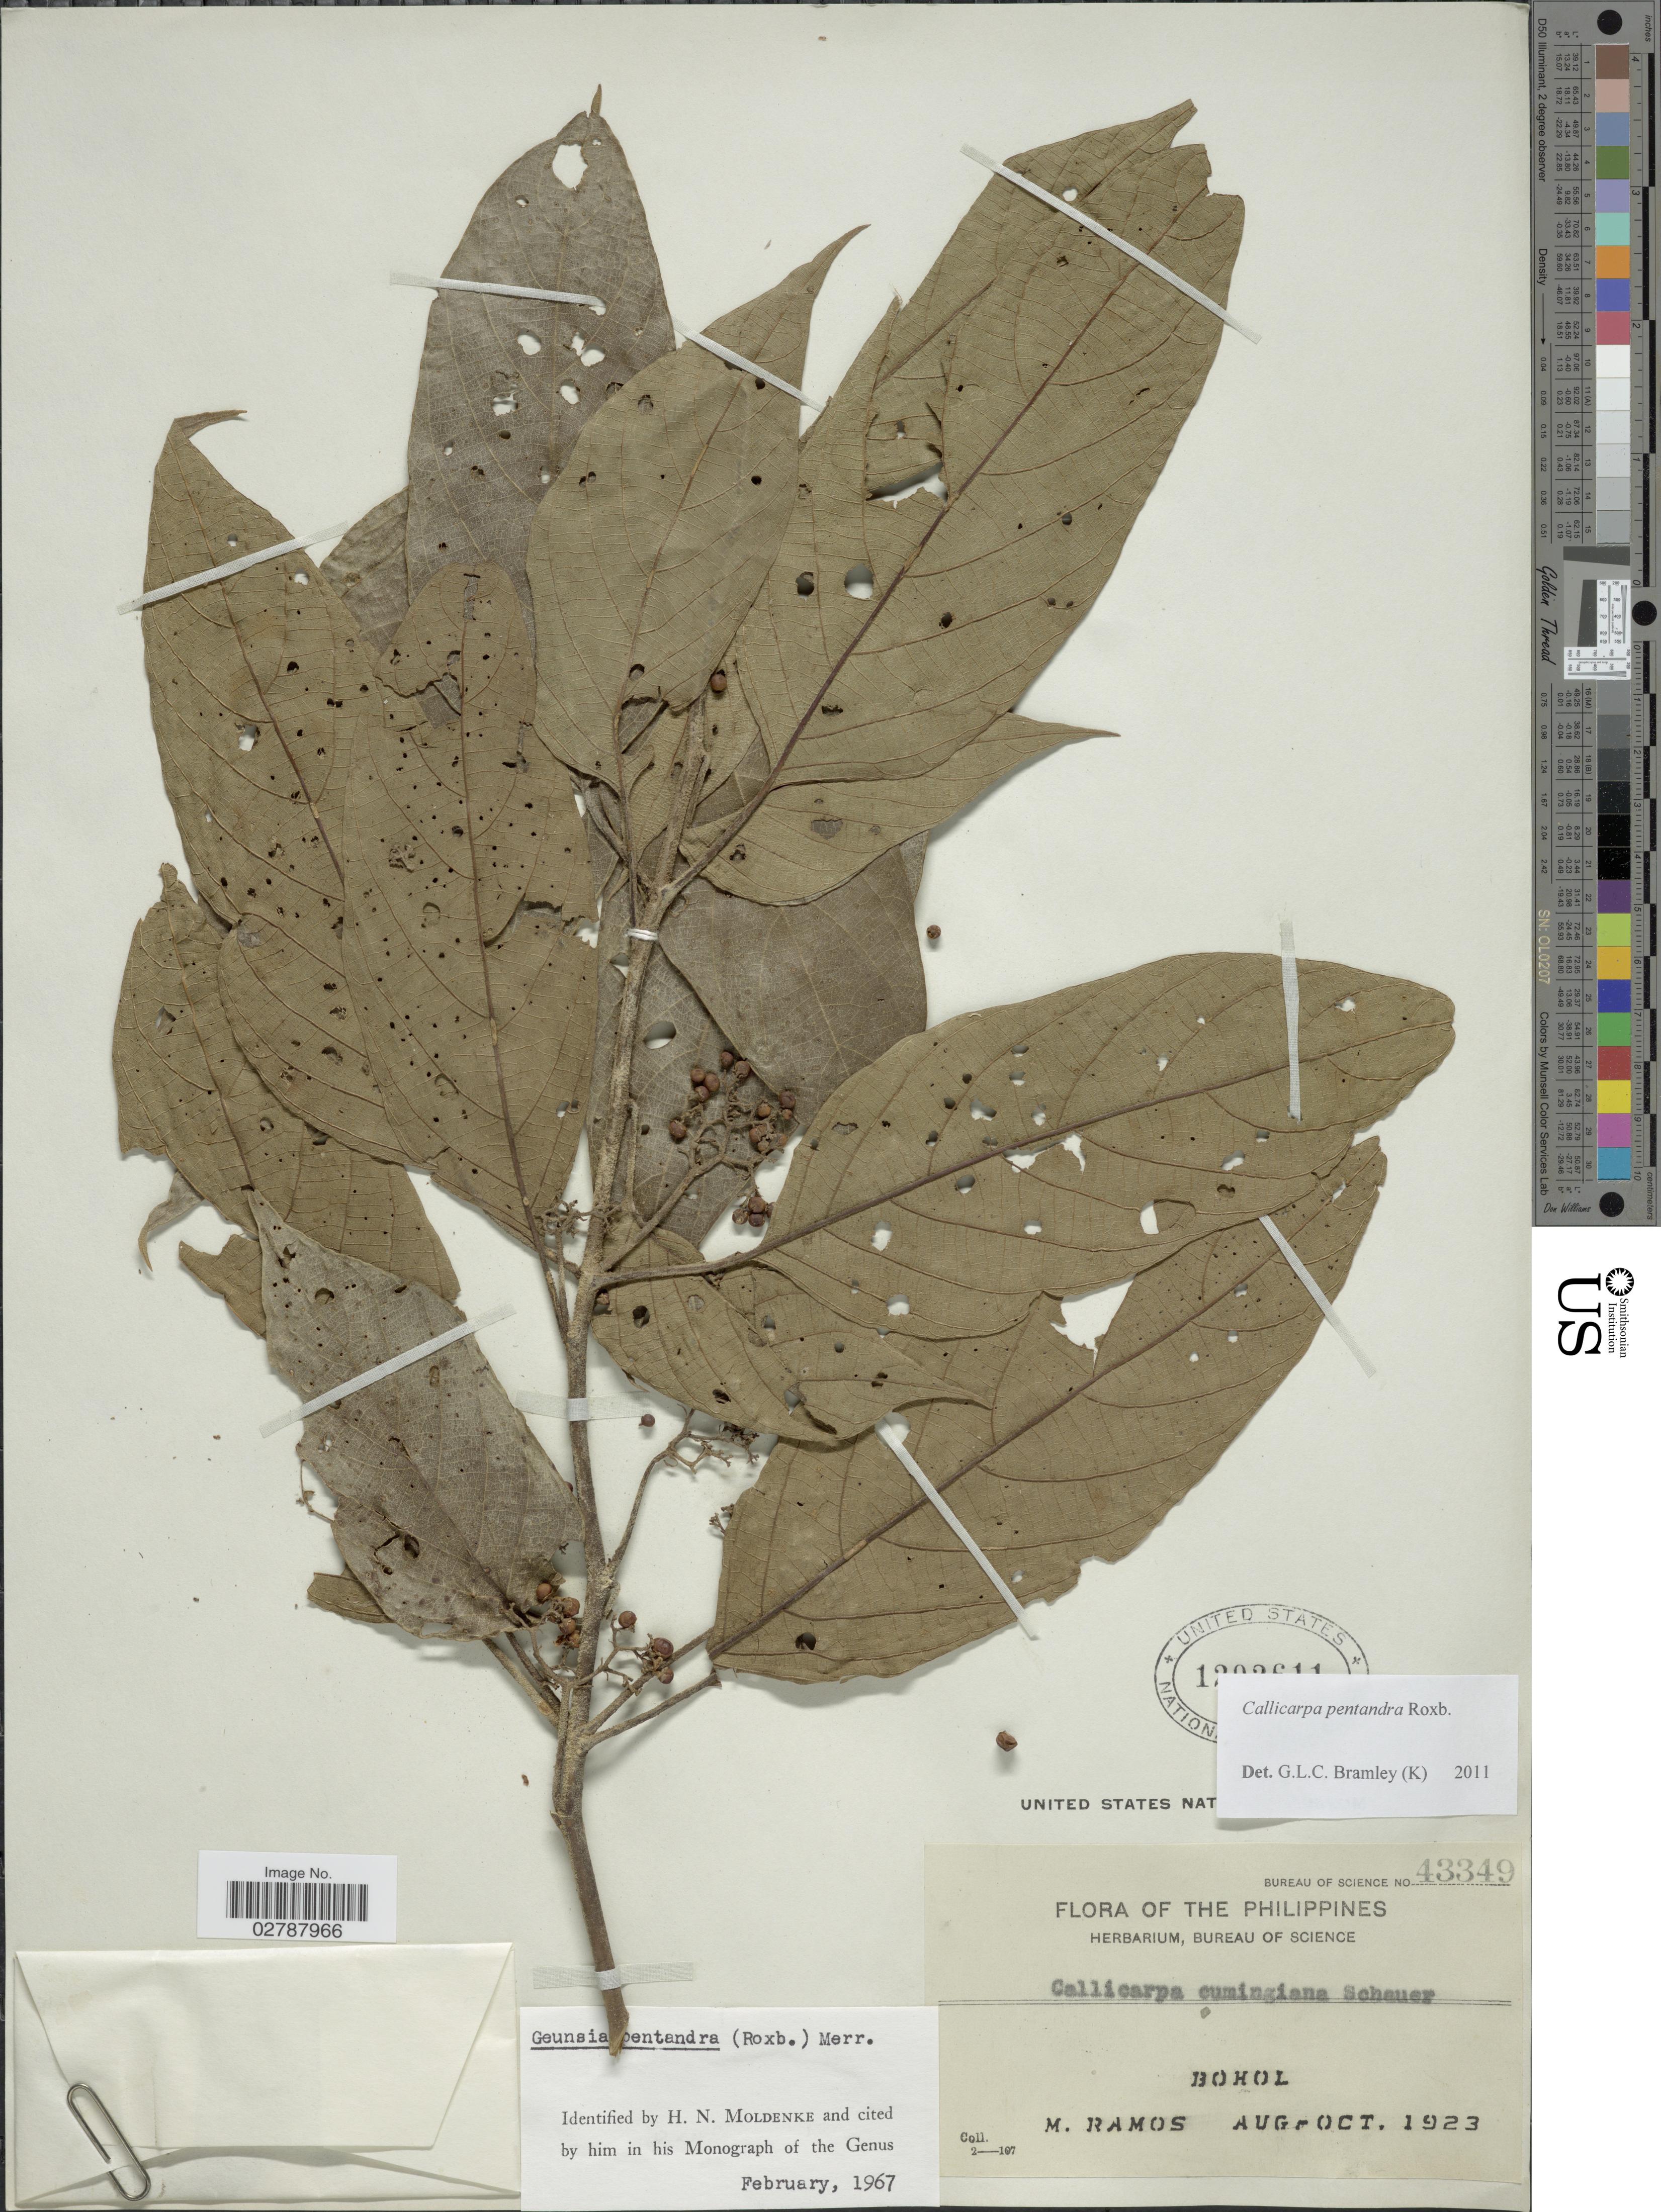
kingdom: Plantae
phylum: Tracheophyta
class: Magnoliopsida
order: Lamiales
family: Lamiaceae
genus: Callicarpa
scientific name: Callicarpa pentandra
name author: Roxb.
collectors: M. Ramos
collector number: Bureau of Science43349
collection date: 1923-08/1923-10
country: Philippines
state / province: Central Visayas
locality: Bohol.